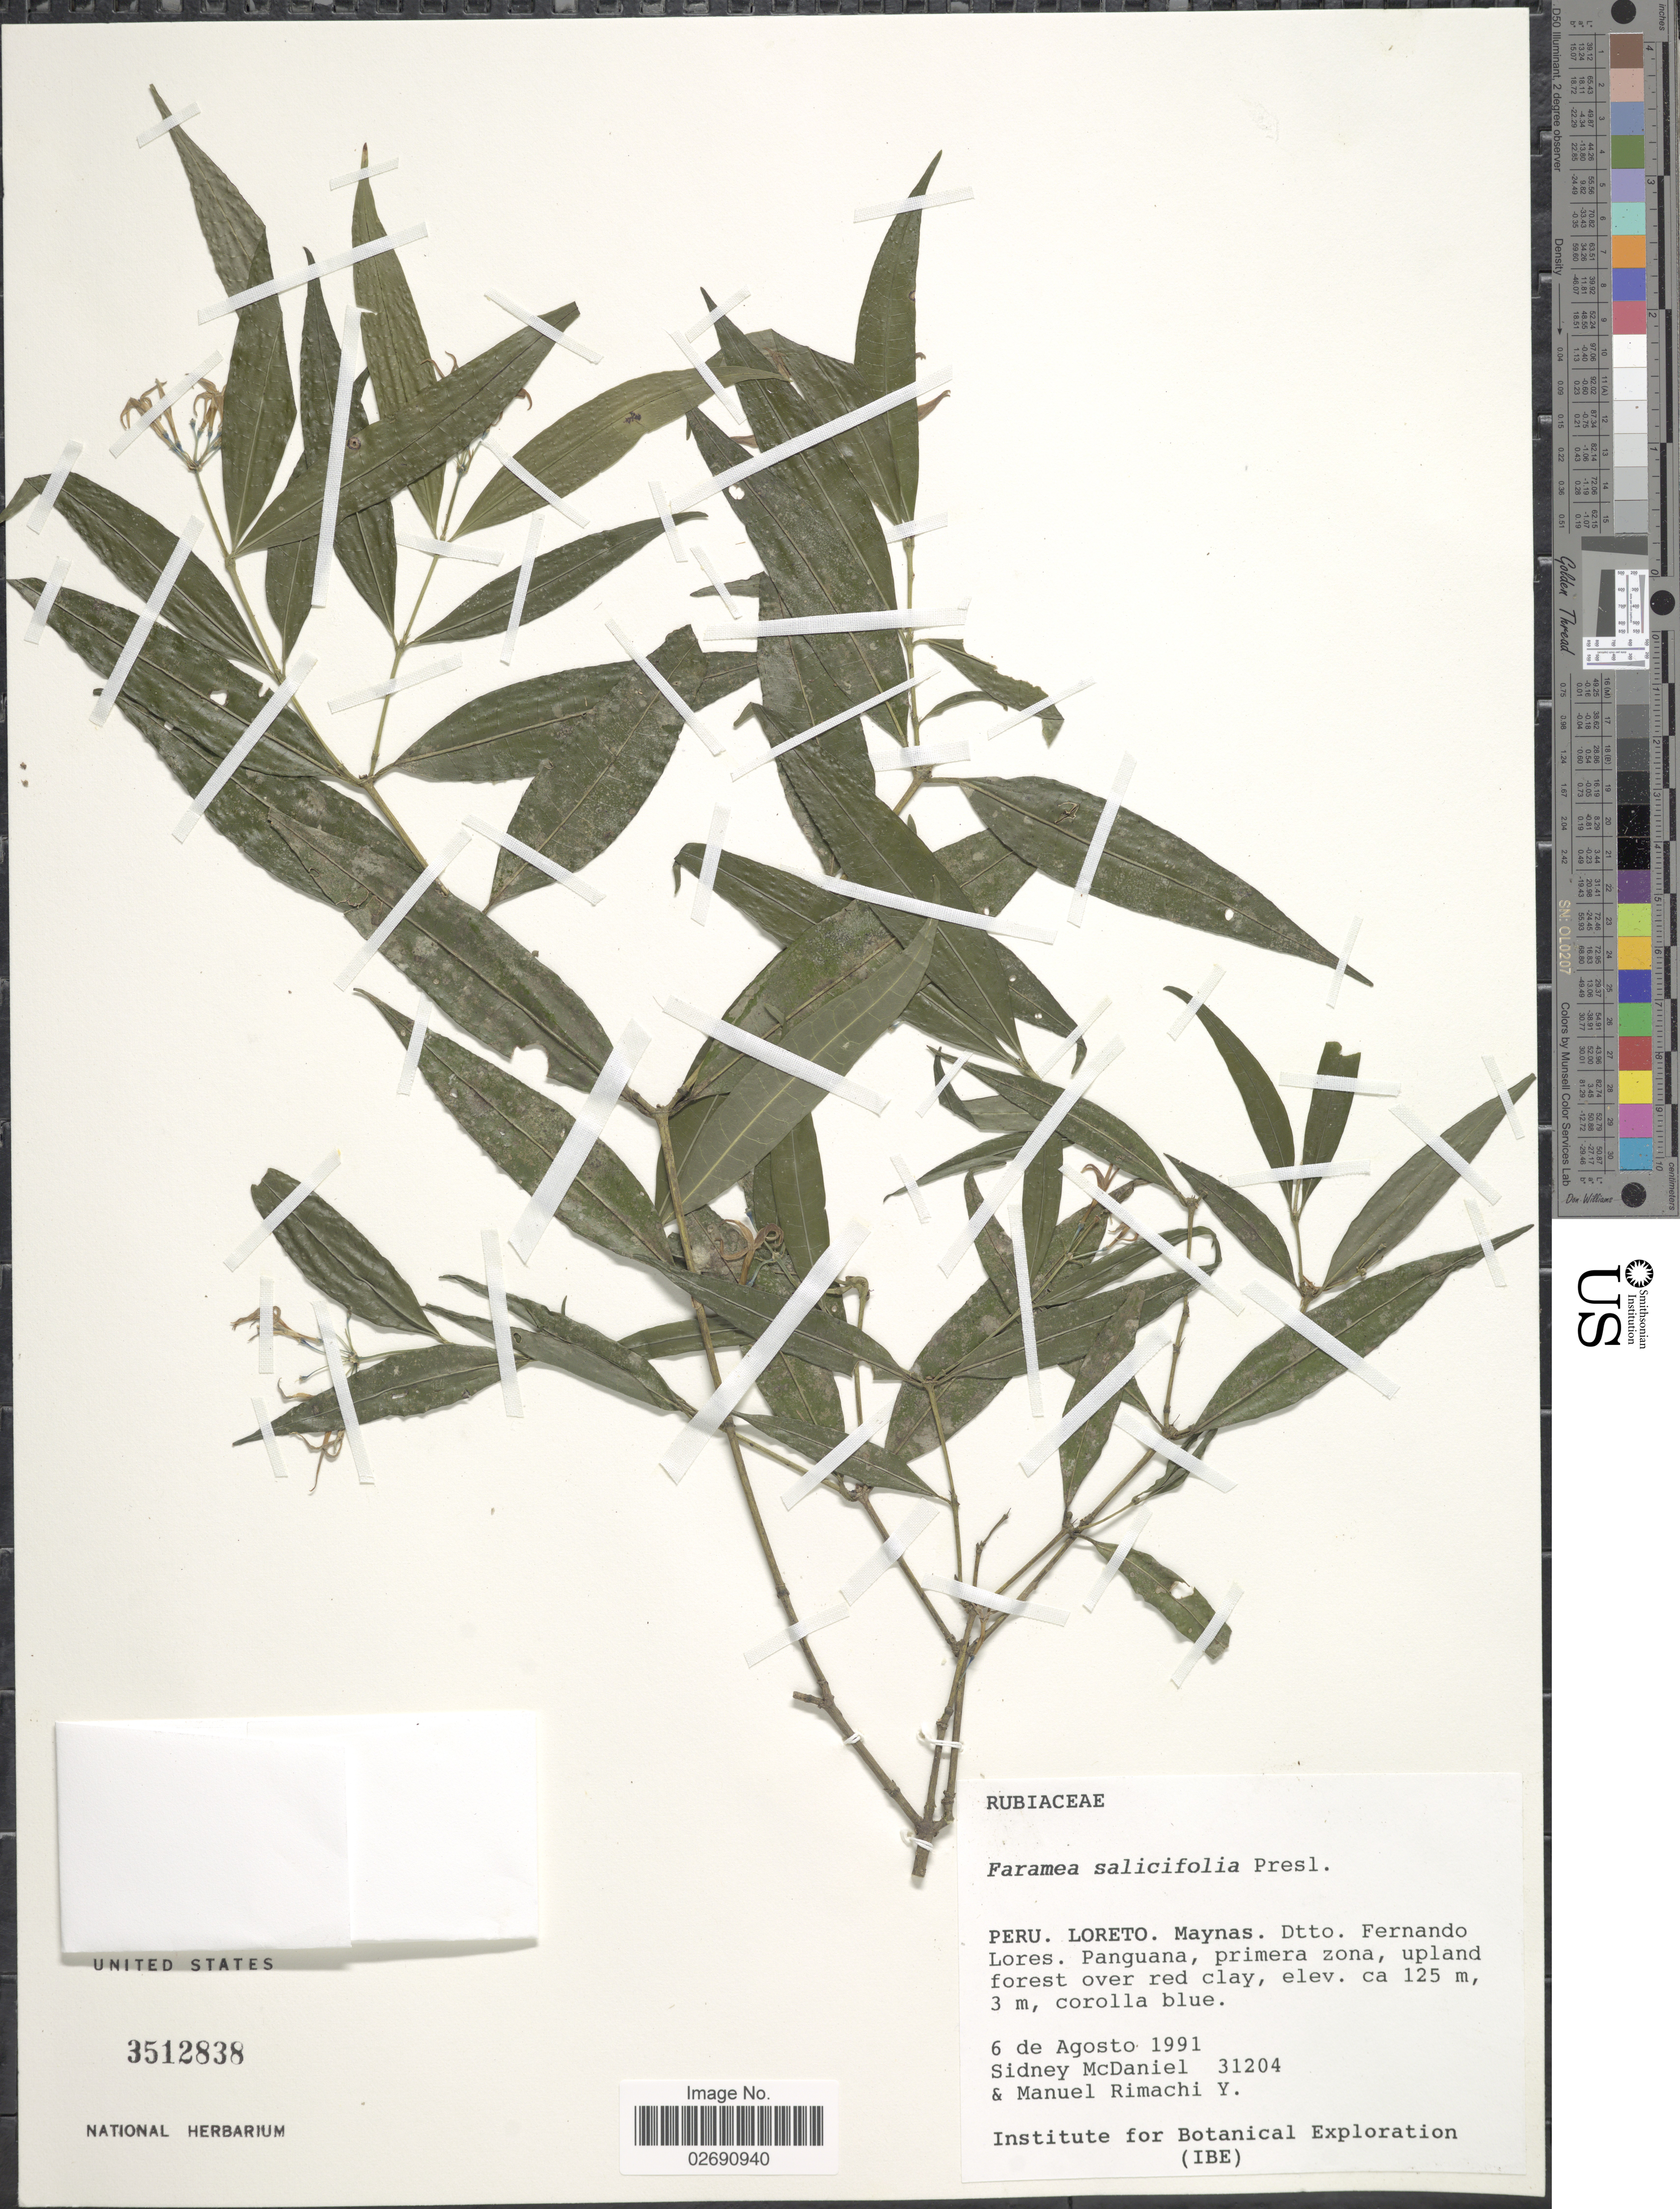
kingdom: Plantae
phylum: Tracheophyta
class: Magnoliopsida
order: Gentianales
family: Rubiaceae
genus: Faramea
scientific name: Faramea salicifolia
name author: C. Presl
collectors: S. McDaniel & M. Rimachi Y.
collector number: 31204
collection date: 1991-08-06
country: Peru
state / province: Loreto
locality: Maynas. Dtto. Fernando Lores. Panguana, primera zona, upland forest over red clay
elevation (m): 125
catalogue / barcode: US 3512838